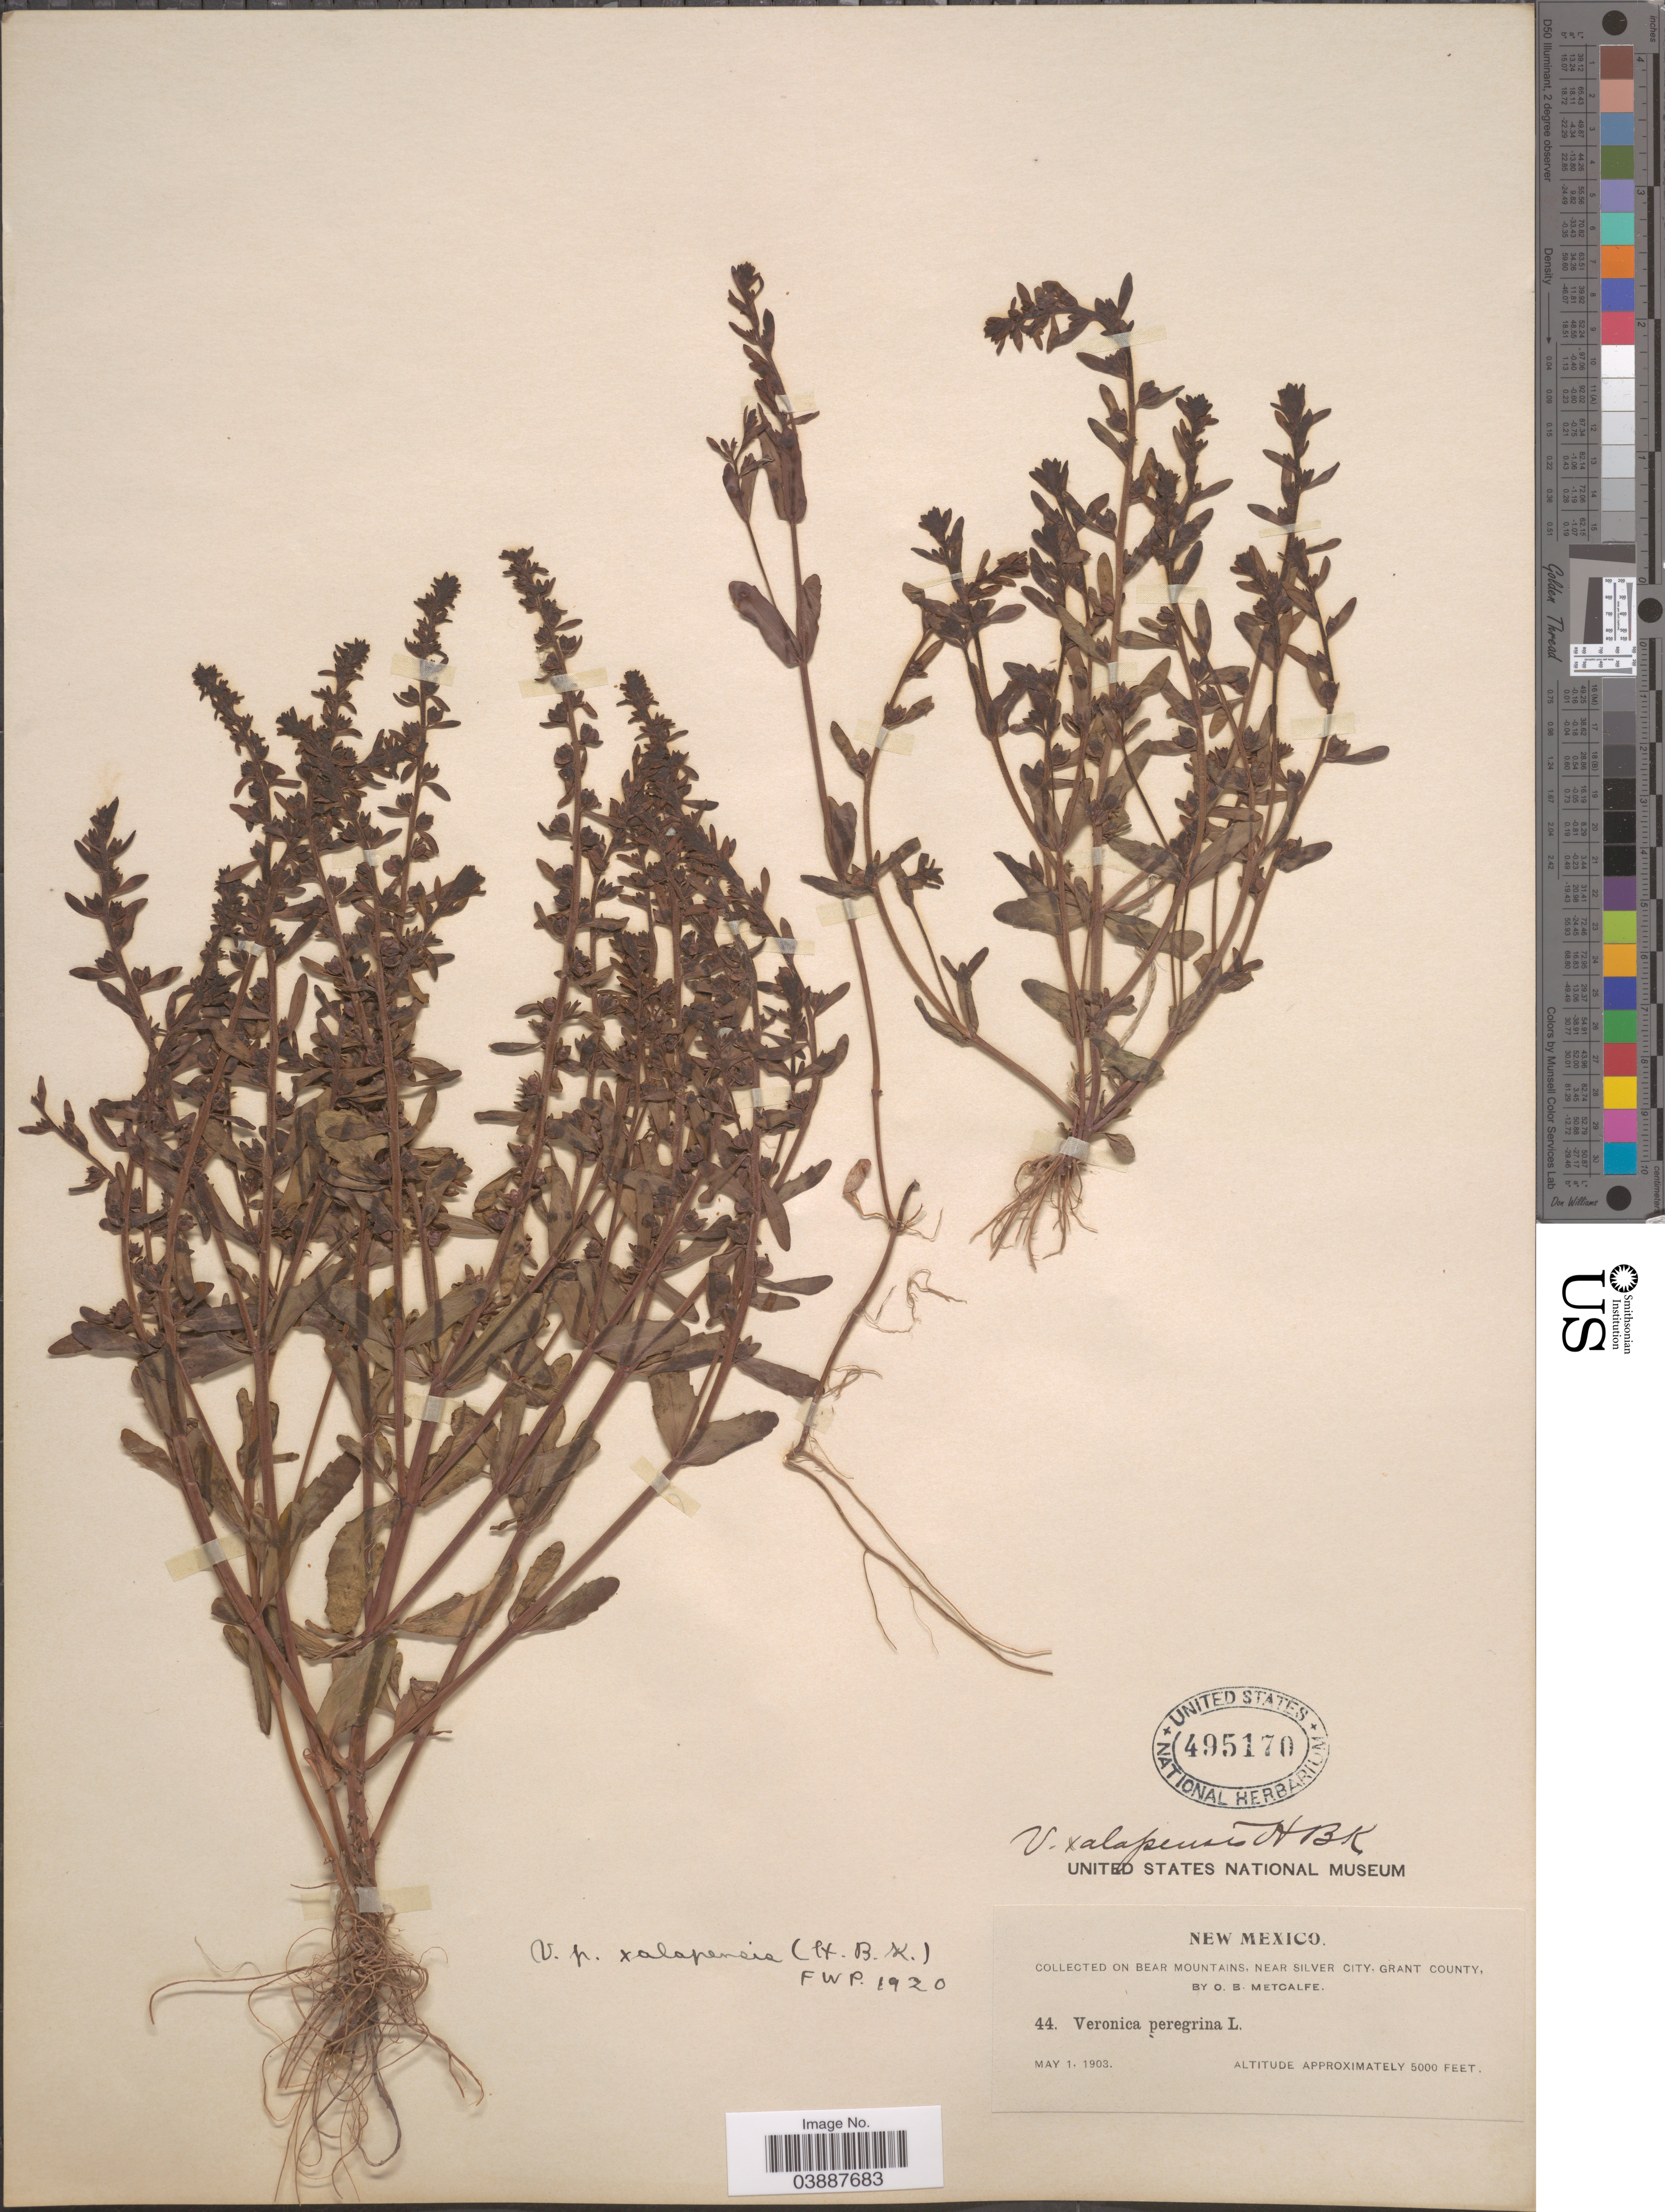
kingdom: Plantae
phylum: Tracheophyta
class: Magnoliopsida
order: Lamiales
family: Plantaginaceae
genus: Veronica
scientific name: Veronica peregrina var. xalapensis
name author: Kunth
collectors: O. B. Metcalfe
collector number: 44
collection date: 1903-05-01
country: United States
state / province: New Mexico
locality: On Bear Mountains, near Silver City, Grant County.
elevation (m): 1524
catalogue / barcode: US 495170